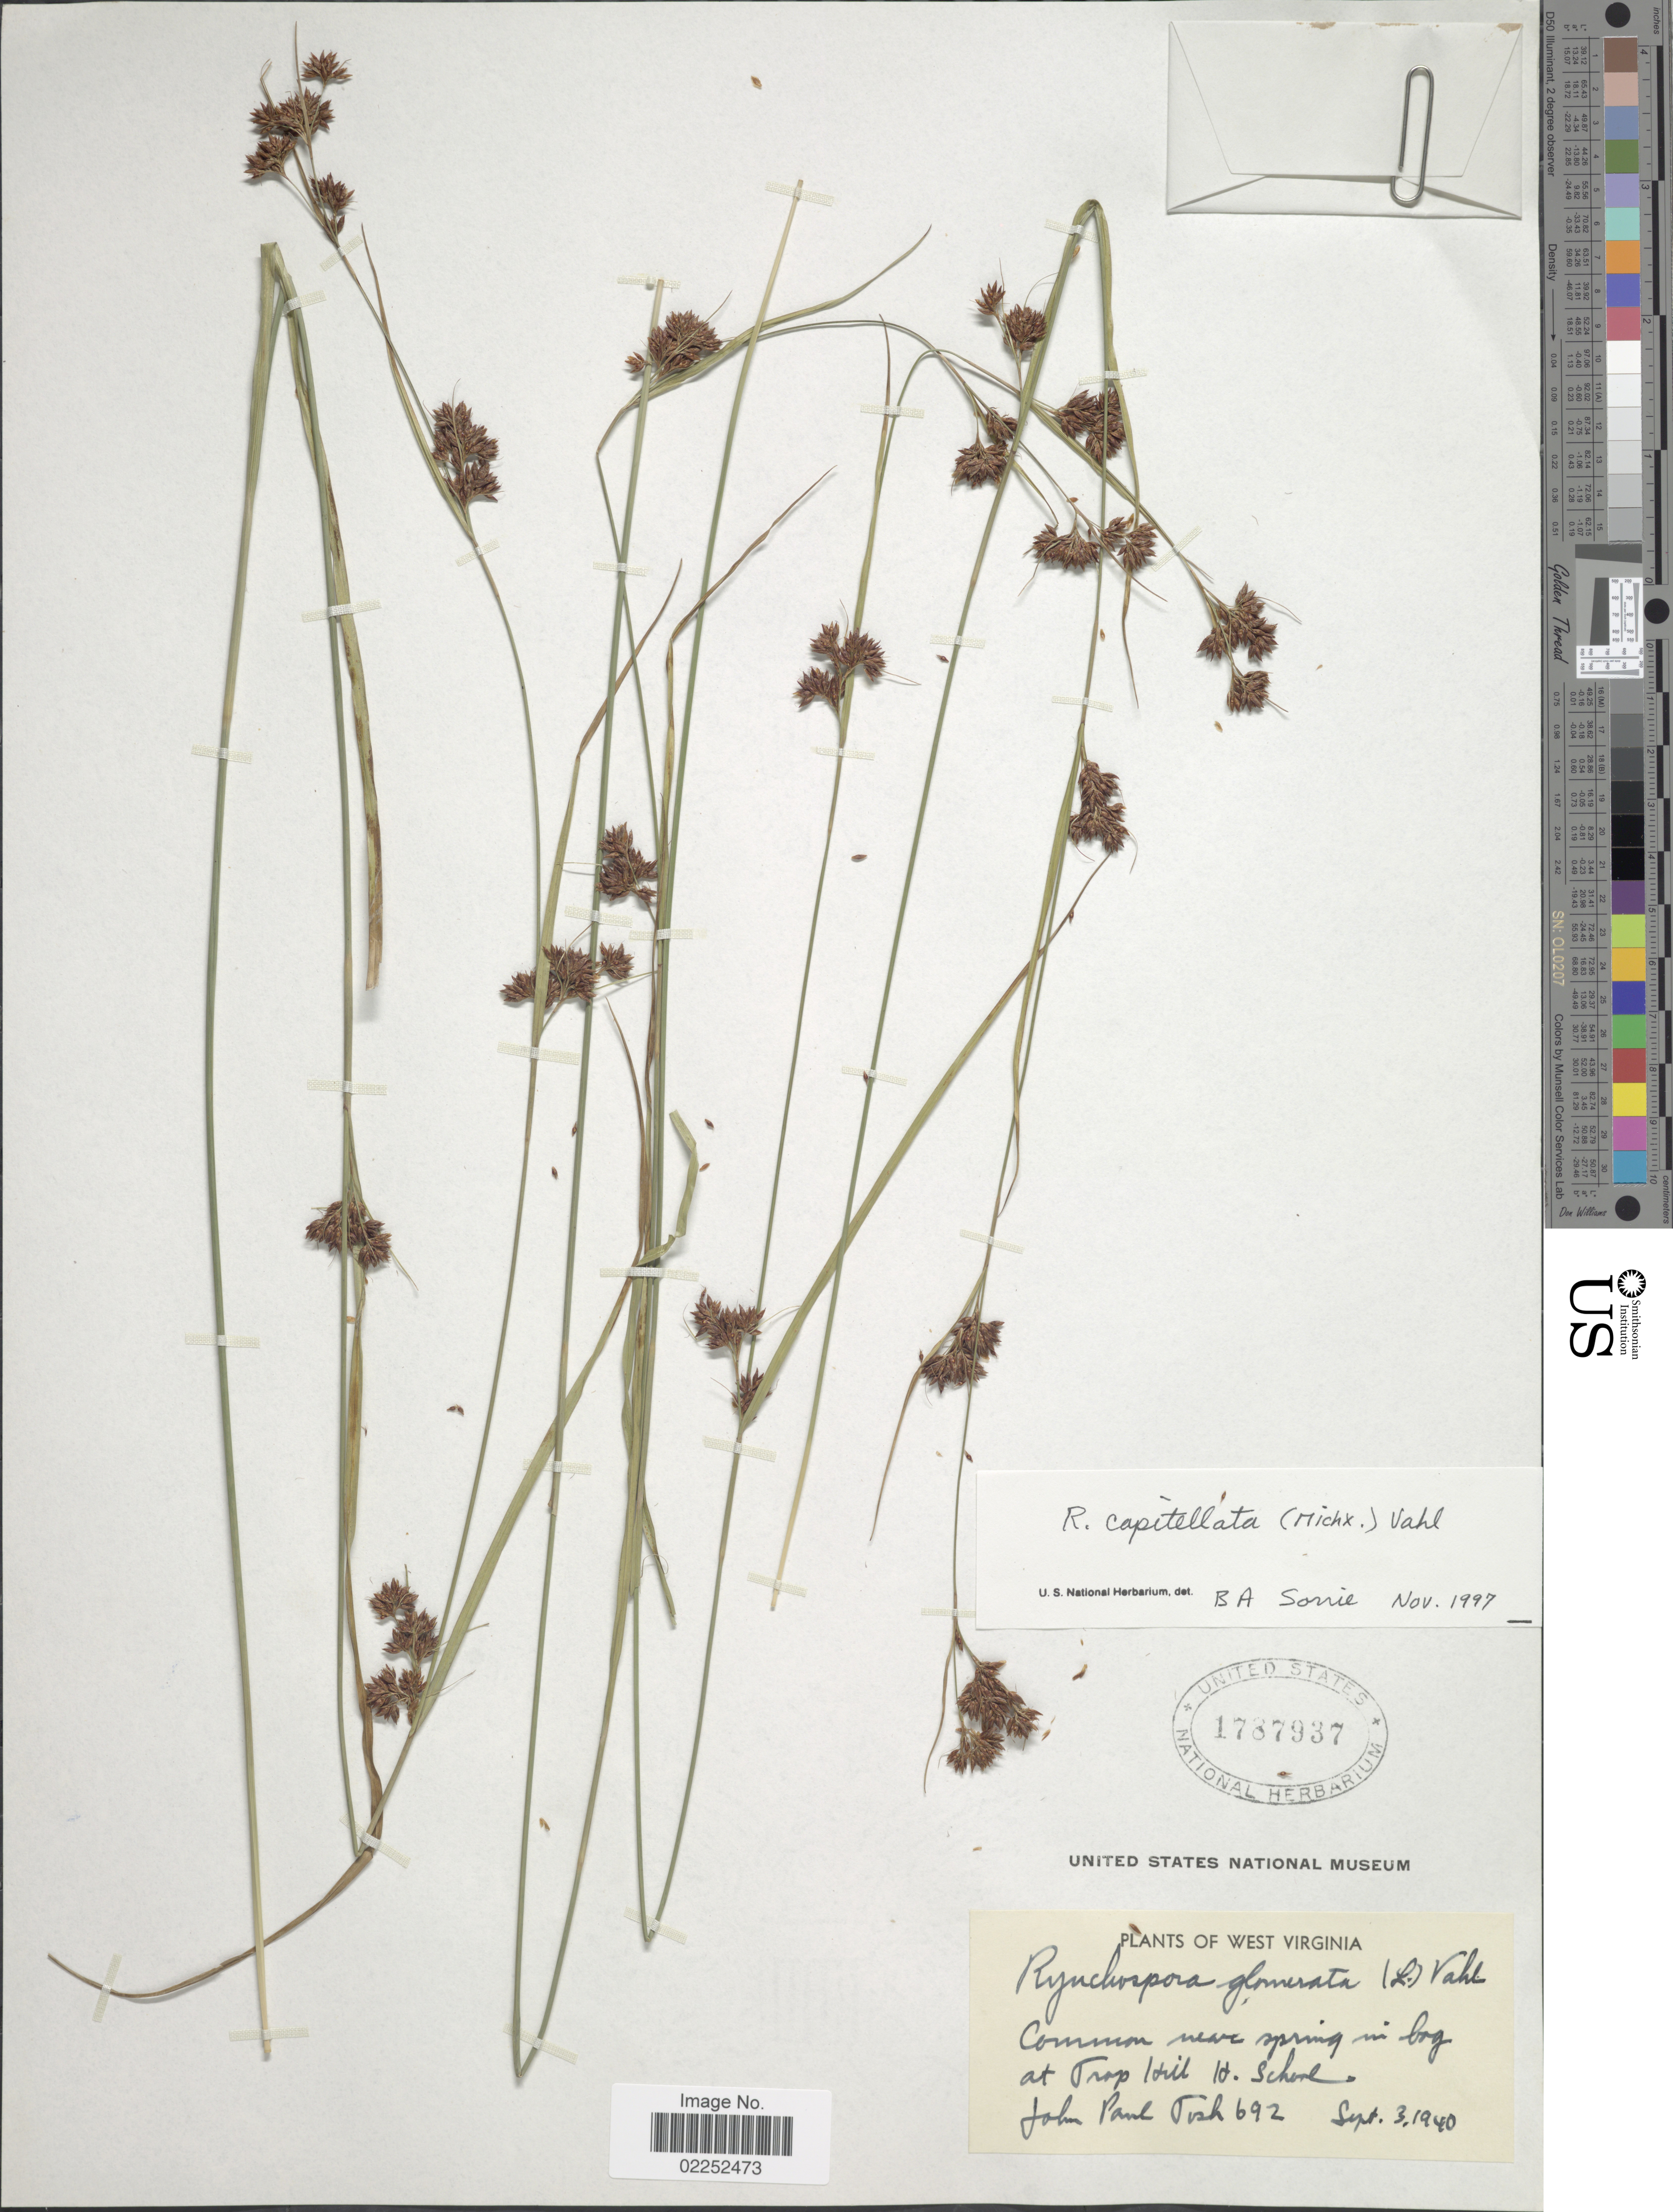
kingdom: Plantae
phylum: Tracheophyta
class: Liliopsida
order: Poales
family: Cyperaceae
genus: Rhynchospora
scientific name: Rhynchospora capitellata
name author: (Michx.) Vahl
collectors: J. Tosh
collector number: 692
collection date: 1940-09-03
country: United States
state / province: West Virginia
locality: Near spring in bog at Trap Hill H. School.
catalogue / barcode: US 1787937